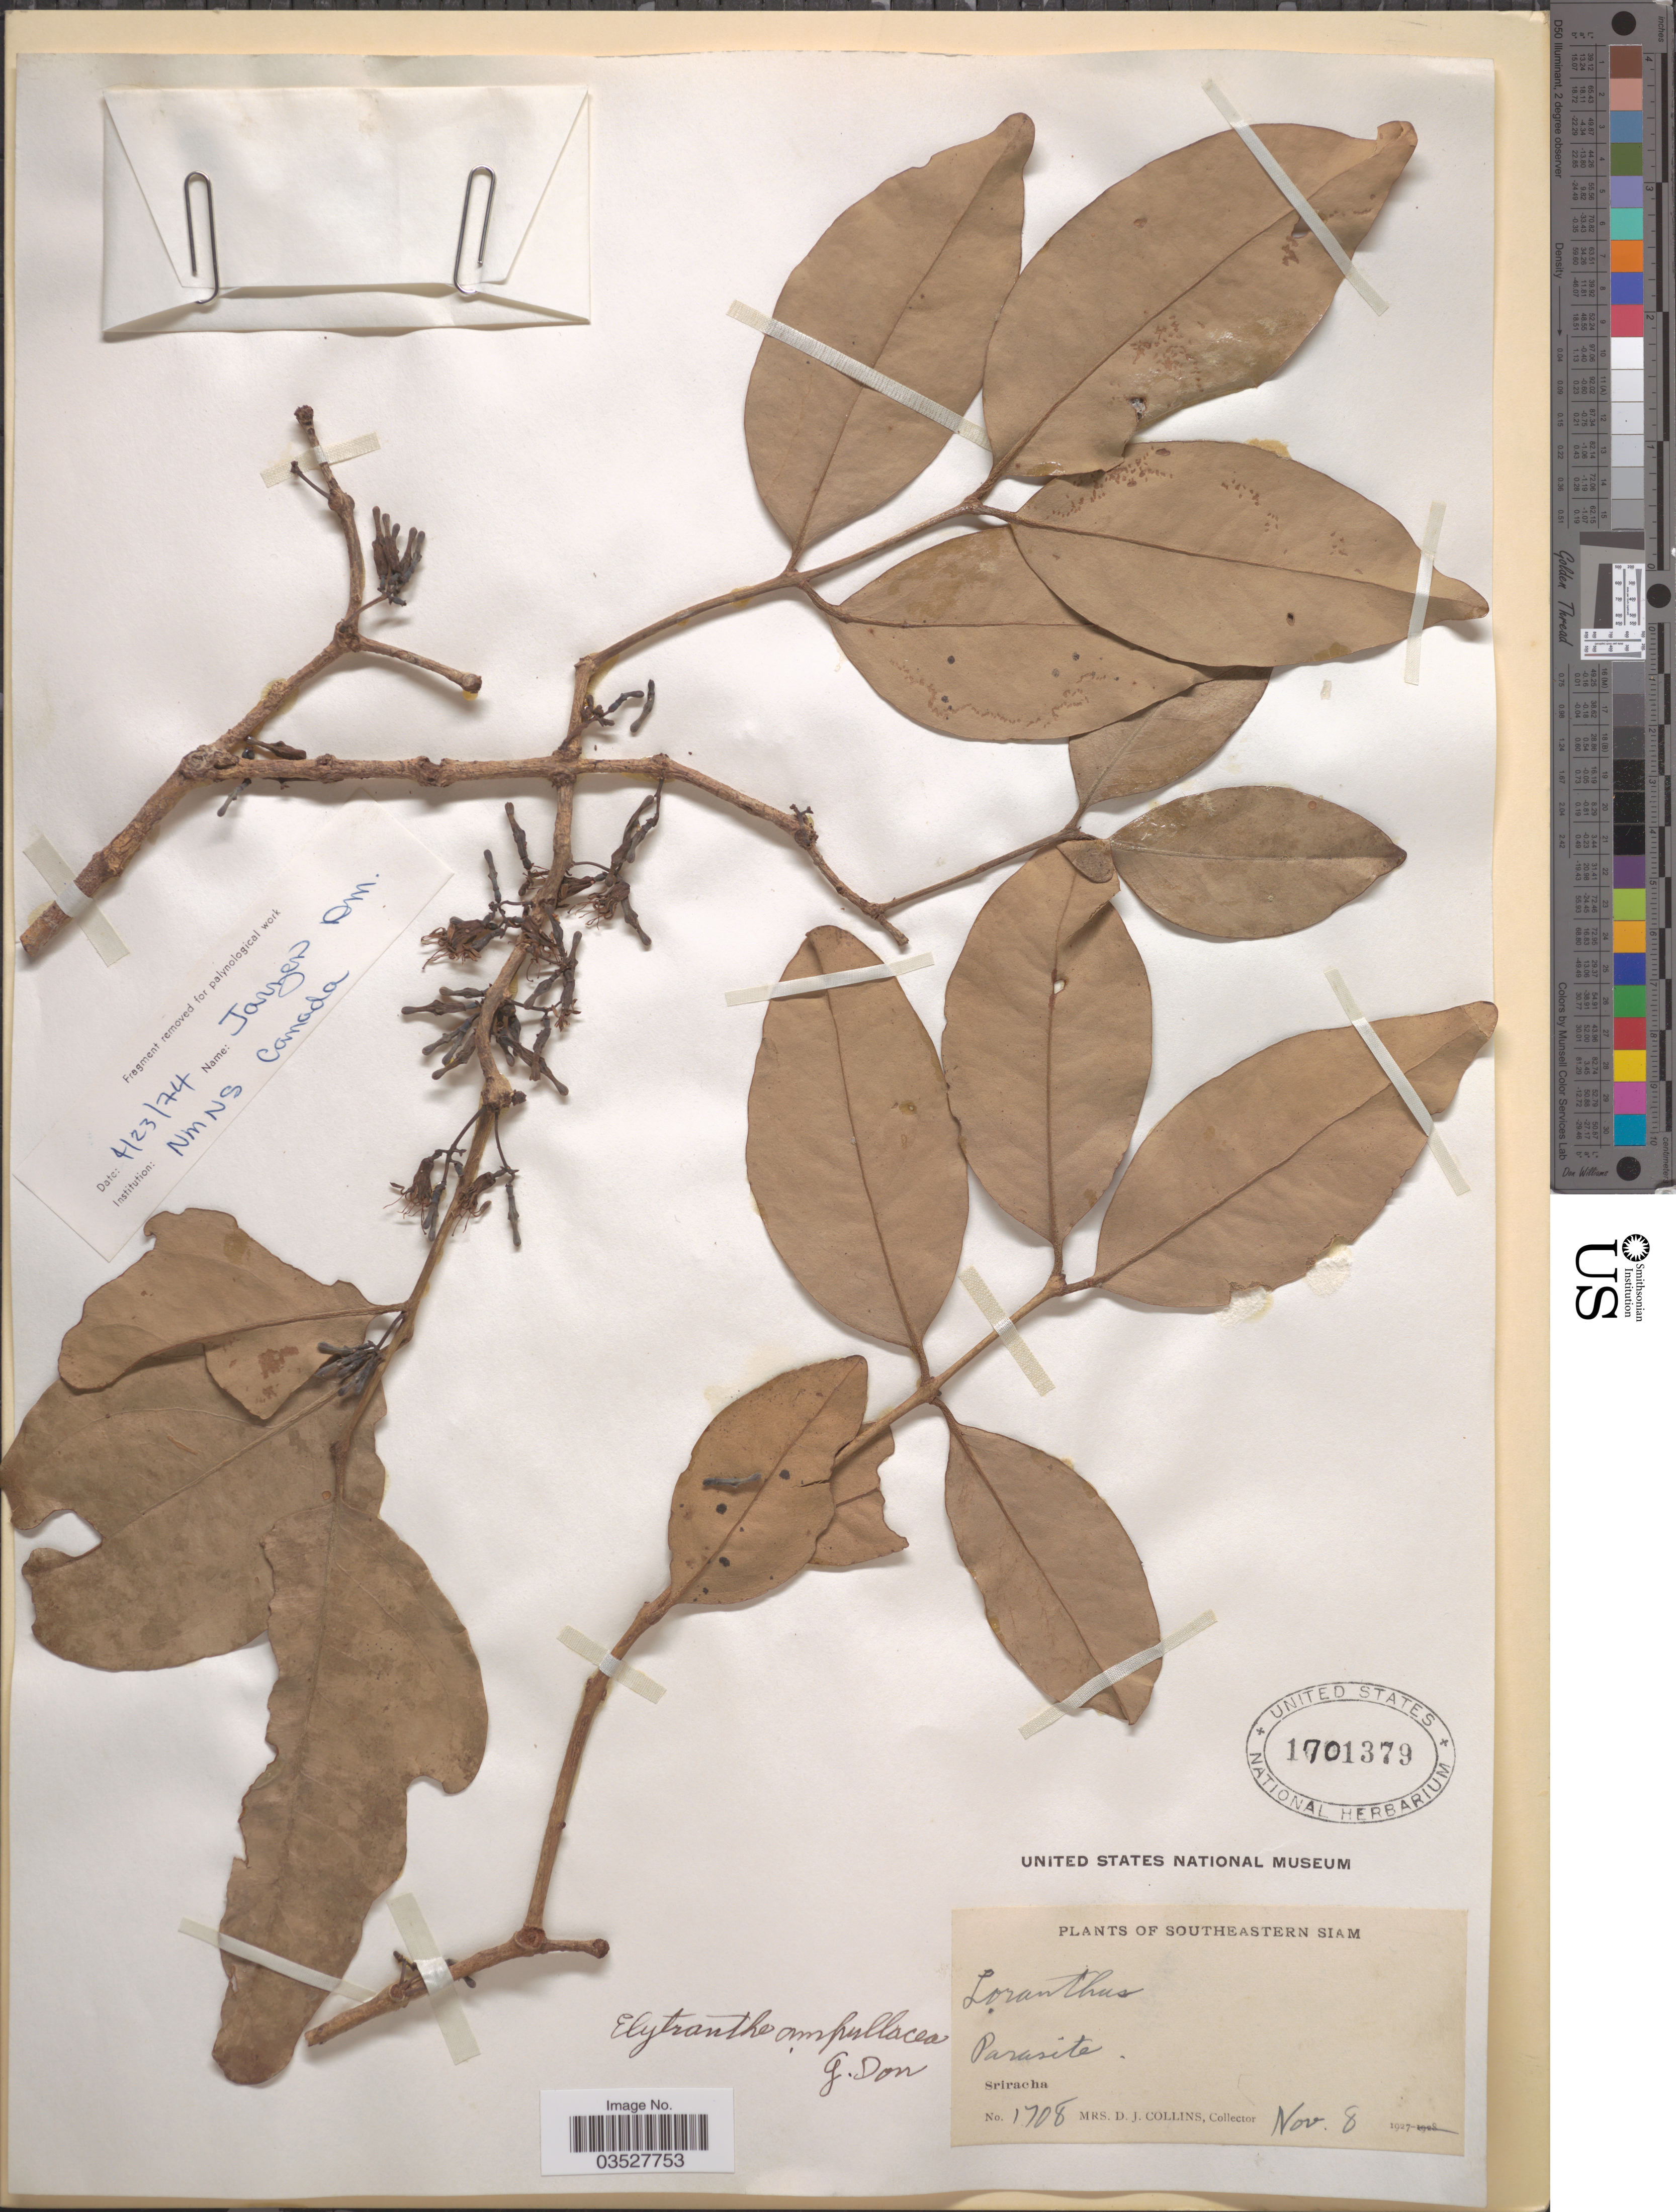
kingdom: Plantae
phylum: Tracheophyta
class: Magnoliopsida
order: Santalales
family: Loranthaceae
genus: Elytranthe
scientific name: Elytranthe ampullacea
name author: (Roxb.) G. Don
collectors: Mrs. D. J. Collins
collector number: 1708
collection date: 1927-11-08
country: Thailand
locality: Southeastern Siam. Sriracha.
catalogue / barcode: US 1701379